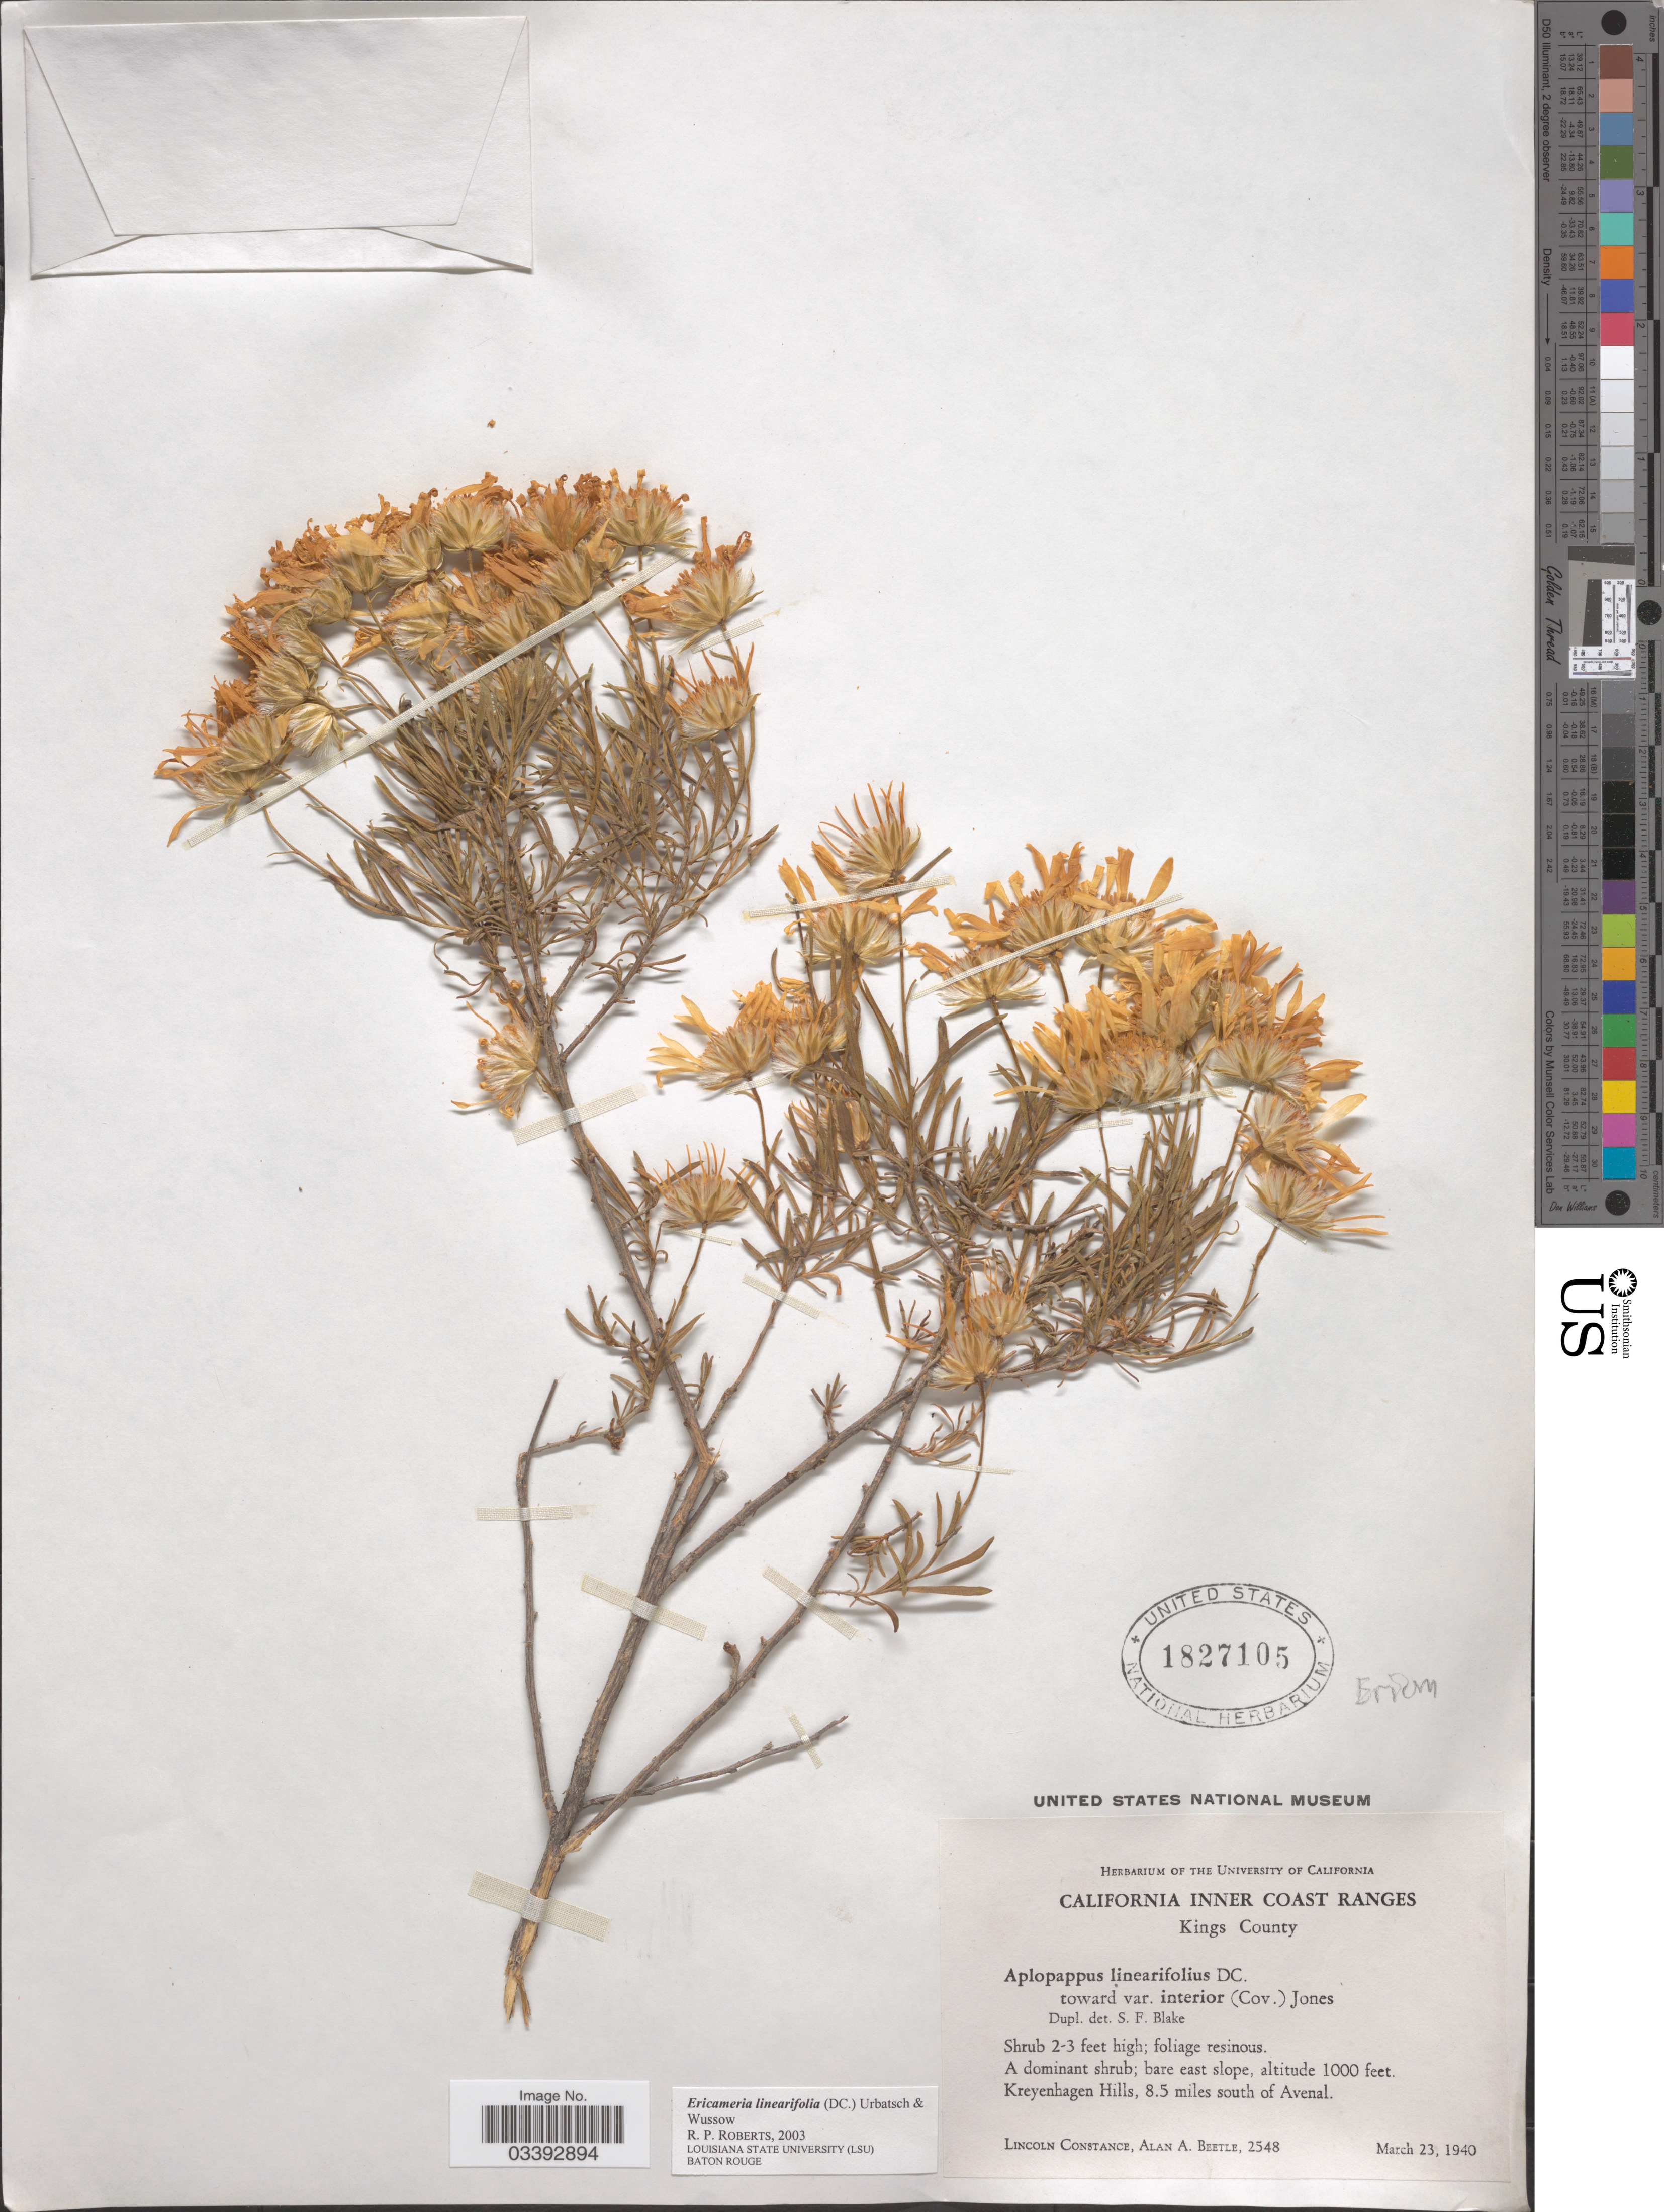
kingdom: Plantae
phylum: Tracheophyta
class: Magnoliopsida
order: Asterales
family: Asteraceae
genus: Ericameria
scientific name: Ericameria linearifolia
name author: (DC.) Urbatsch & Wussow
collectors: L. Constance & A. A. Beetle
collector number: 2548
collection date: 1940-03-23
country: United States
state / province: California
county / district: Kings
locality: California Inner Coast Ranges. Kings County. Kreyenhagen Hills, 8.5 miles south of Avenal.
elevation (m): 305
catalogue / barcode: US 1827105